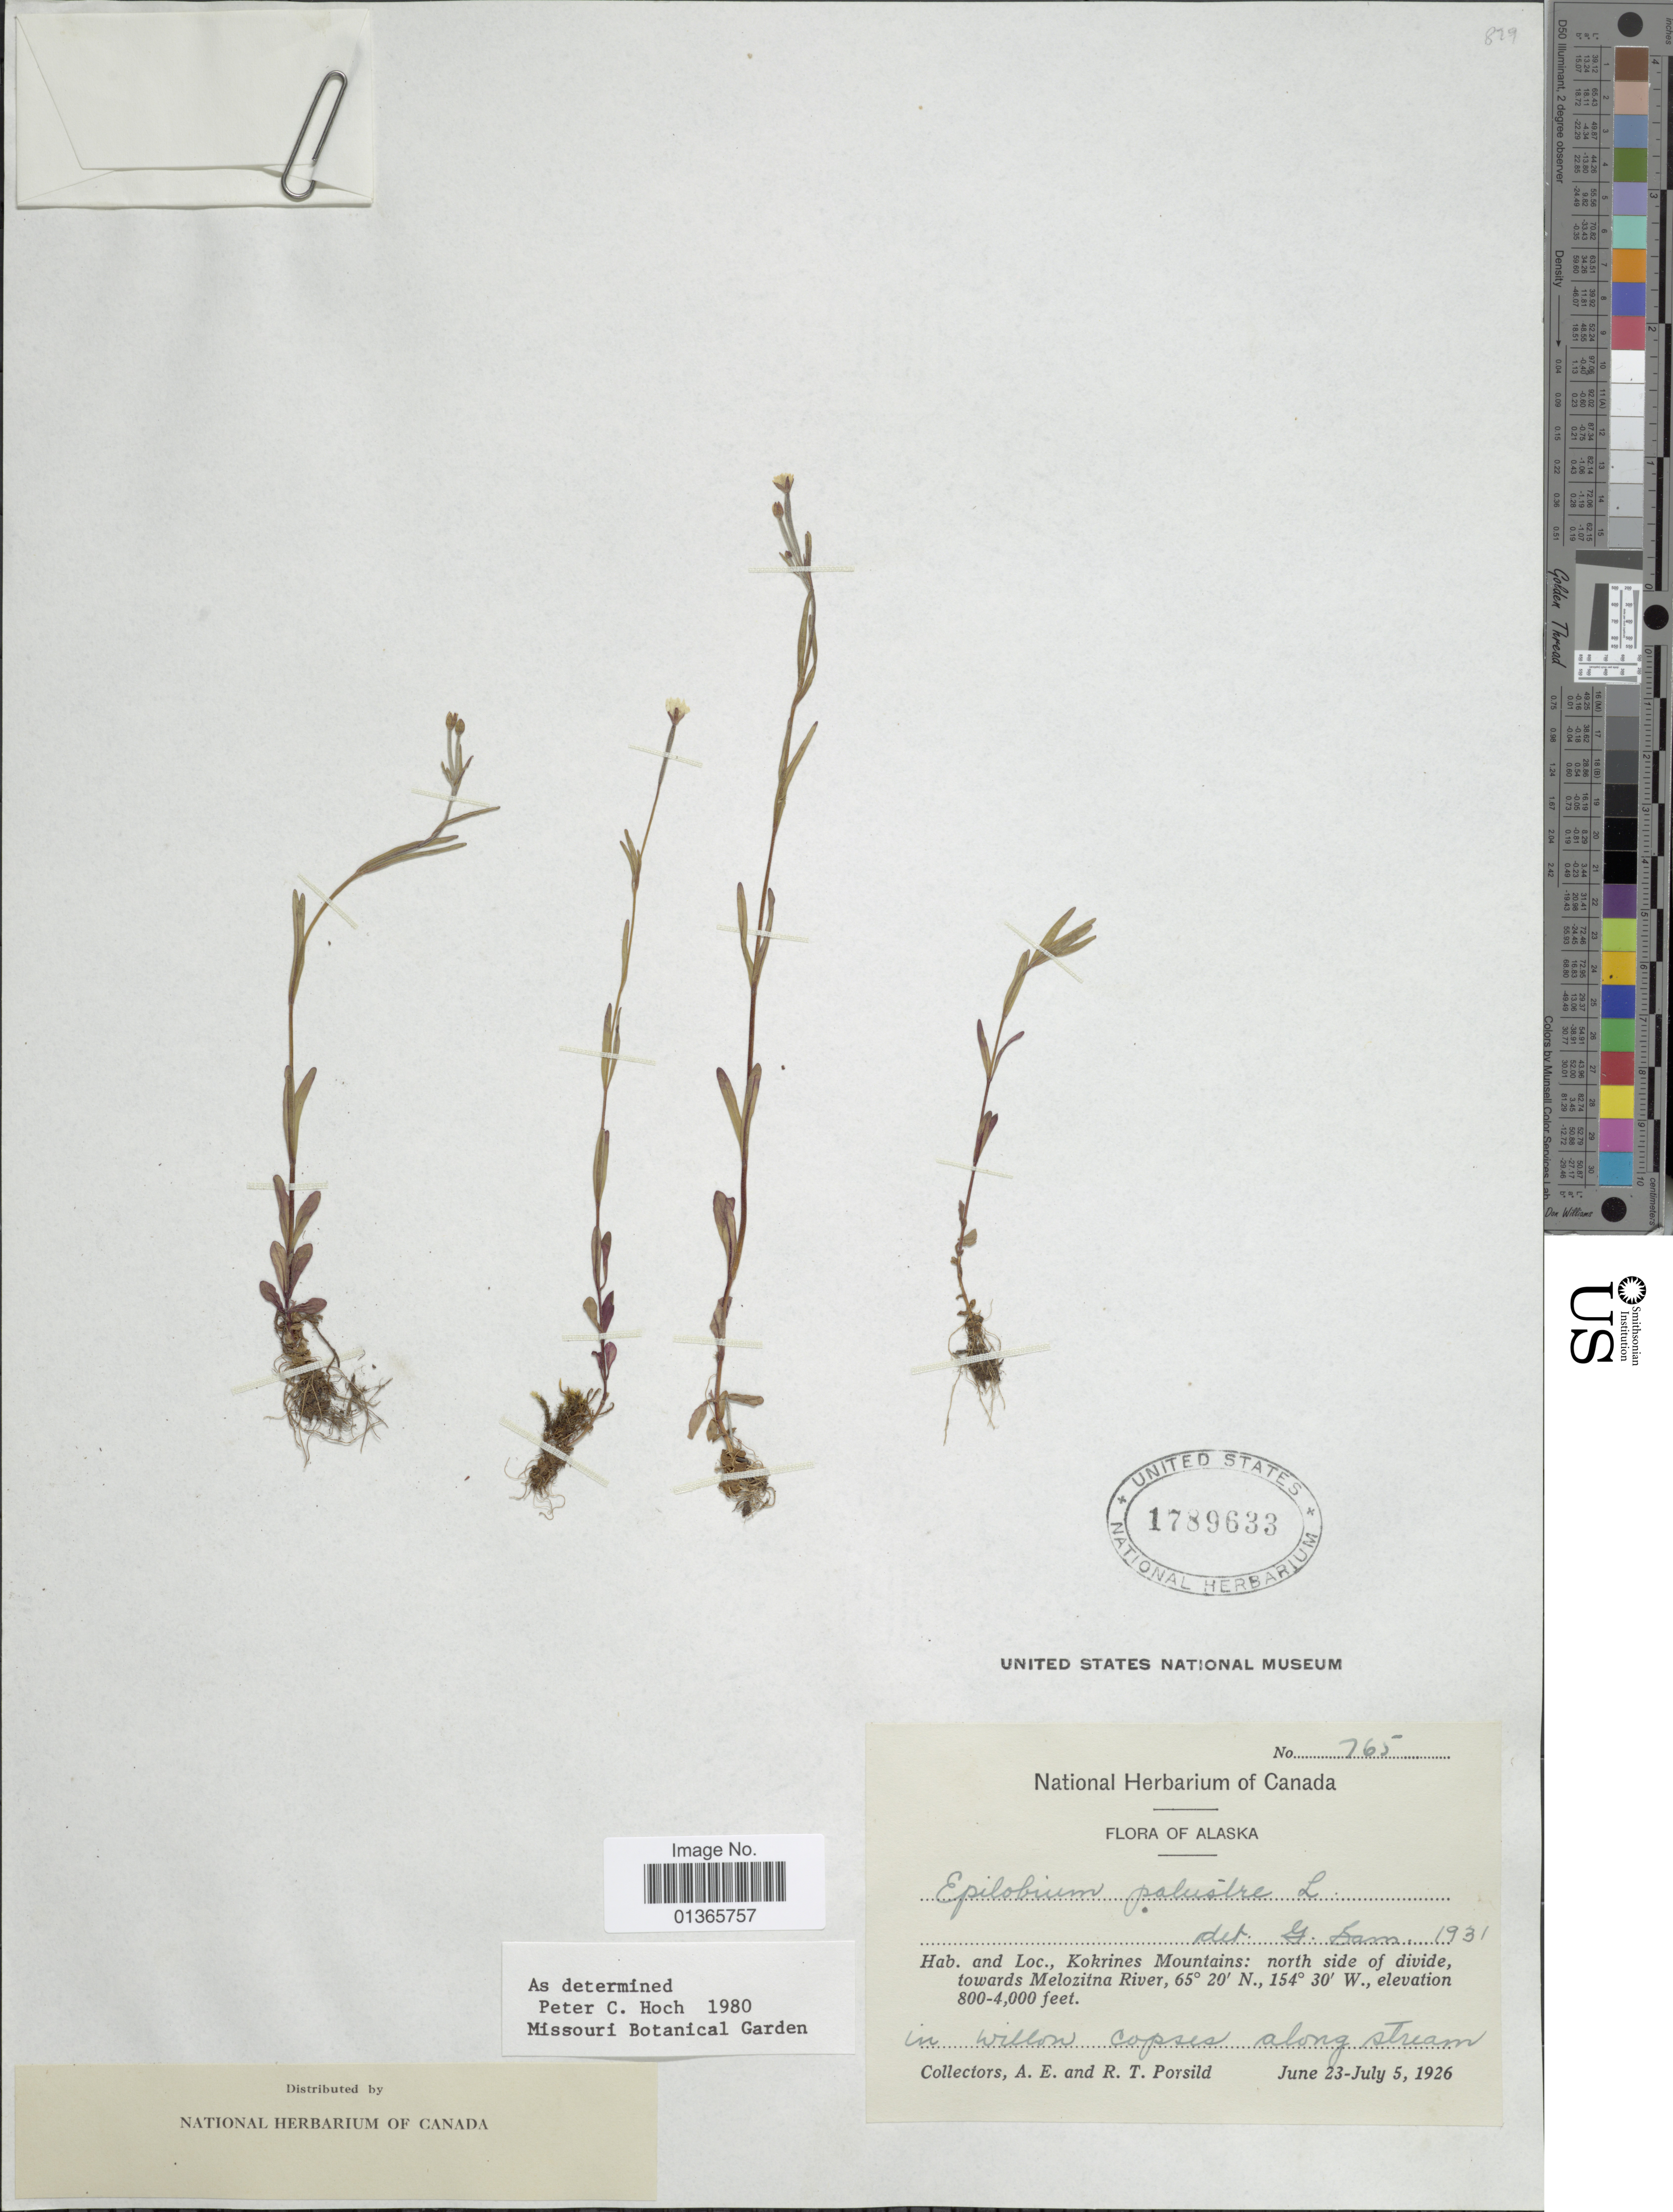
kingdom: Plantae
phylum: Tracheophyta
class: Magnoliopsida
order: Myrtales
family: Onagraceae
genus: Epilobium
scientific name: Epilobium palustre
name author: L.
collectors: A. E. Porsild & R. T. Porsild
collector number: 765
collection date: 1926-06-23/1926-07-05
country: United States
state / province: Alaska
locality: Kokrines Mountains: north side of divide, towards Melozitna River.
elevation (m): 244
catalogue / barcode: US 1789633